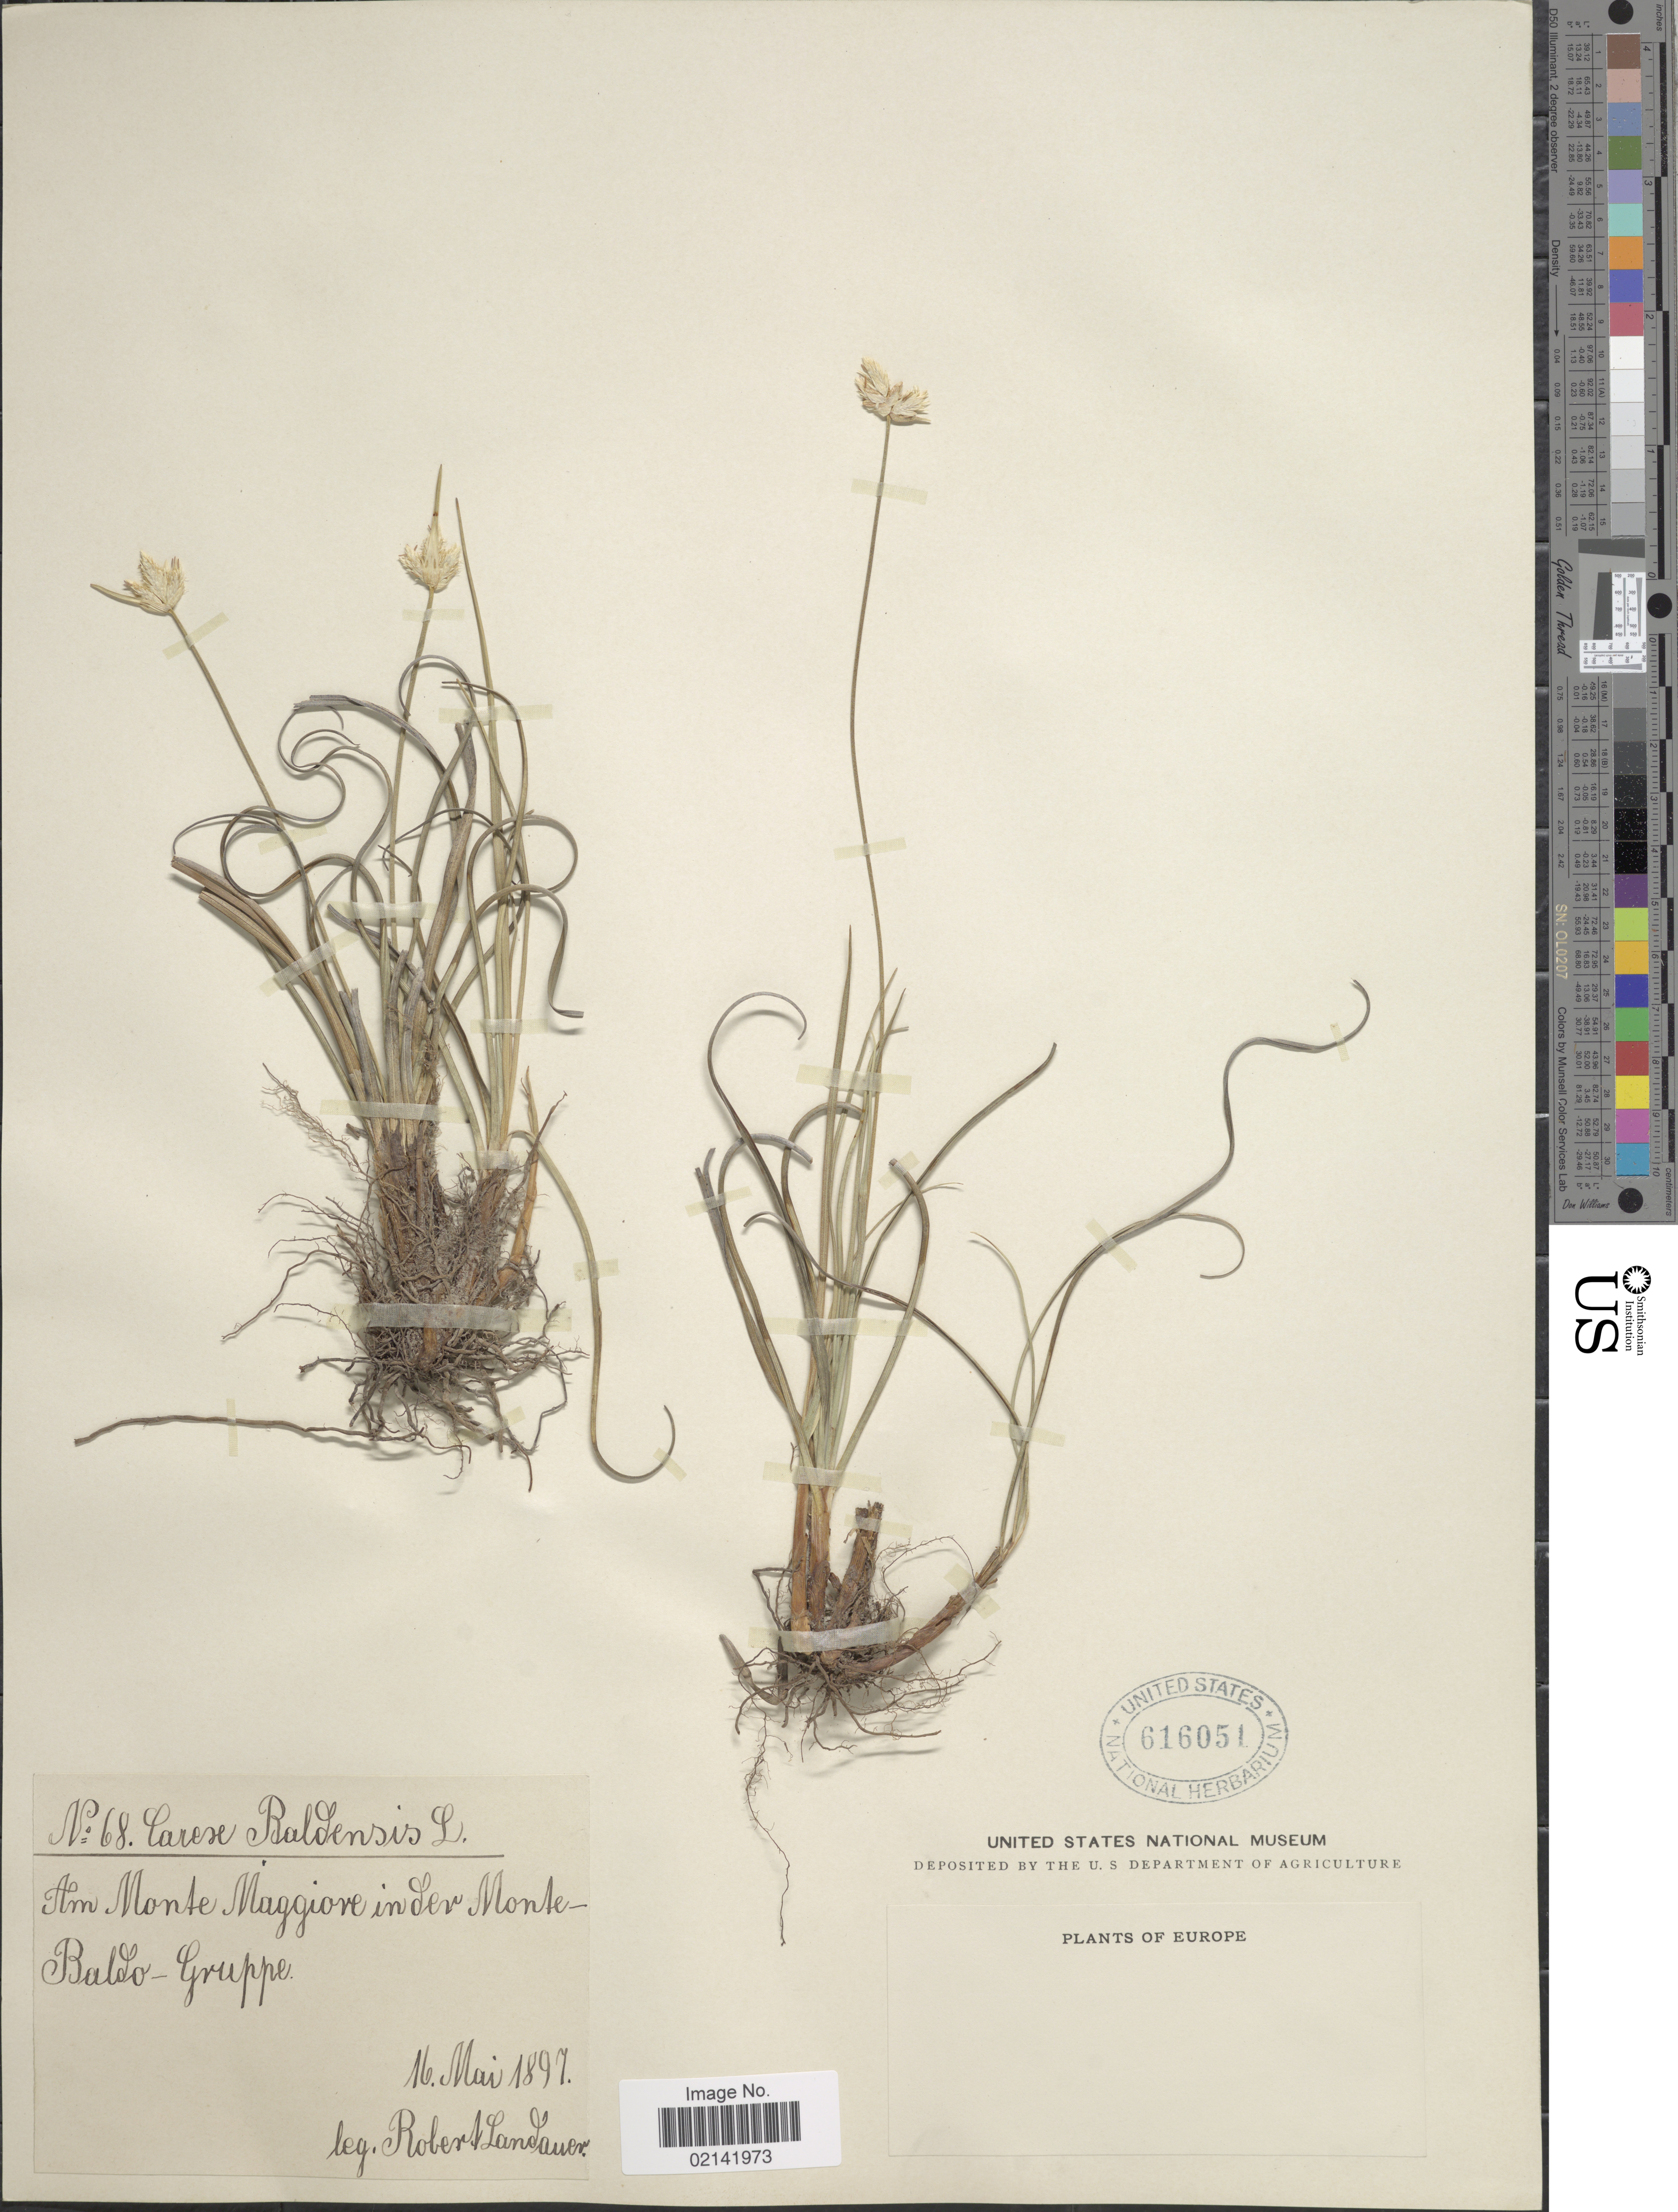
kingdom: Plantae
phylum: Tracheophyta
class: Liliopsida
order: Poales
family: Cyperaceae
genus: Carex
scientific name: Carex baldensis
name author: L.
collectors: R. Landauer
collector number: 68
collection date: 1897-05-11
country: Italy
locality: Am Monte Maggiore in der Monte-Baldo-Gruppe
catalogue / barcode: US 616051